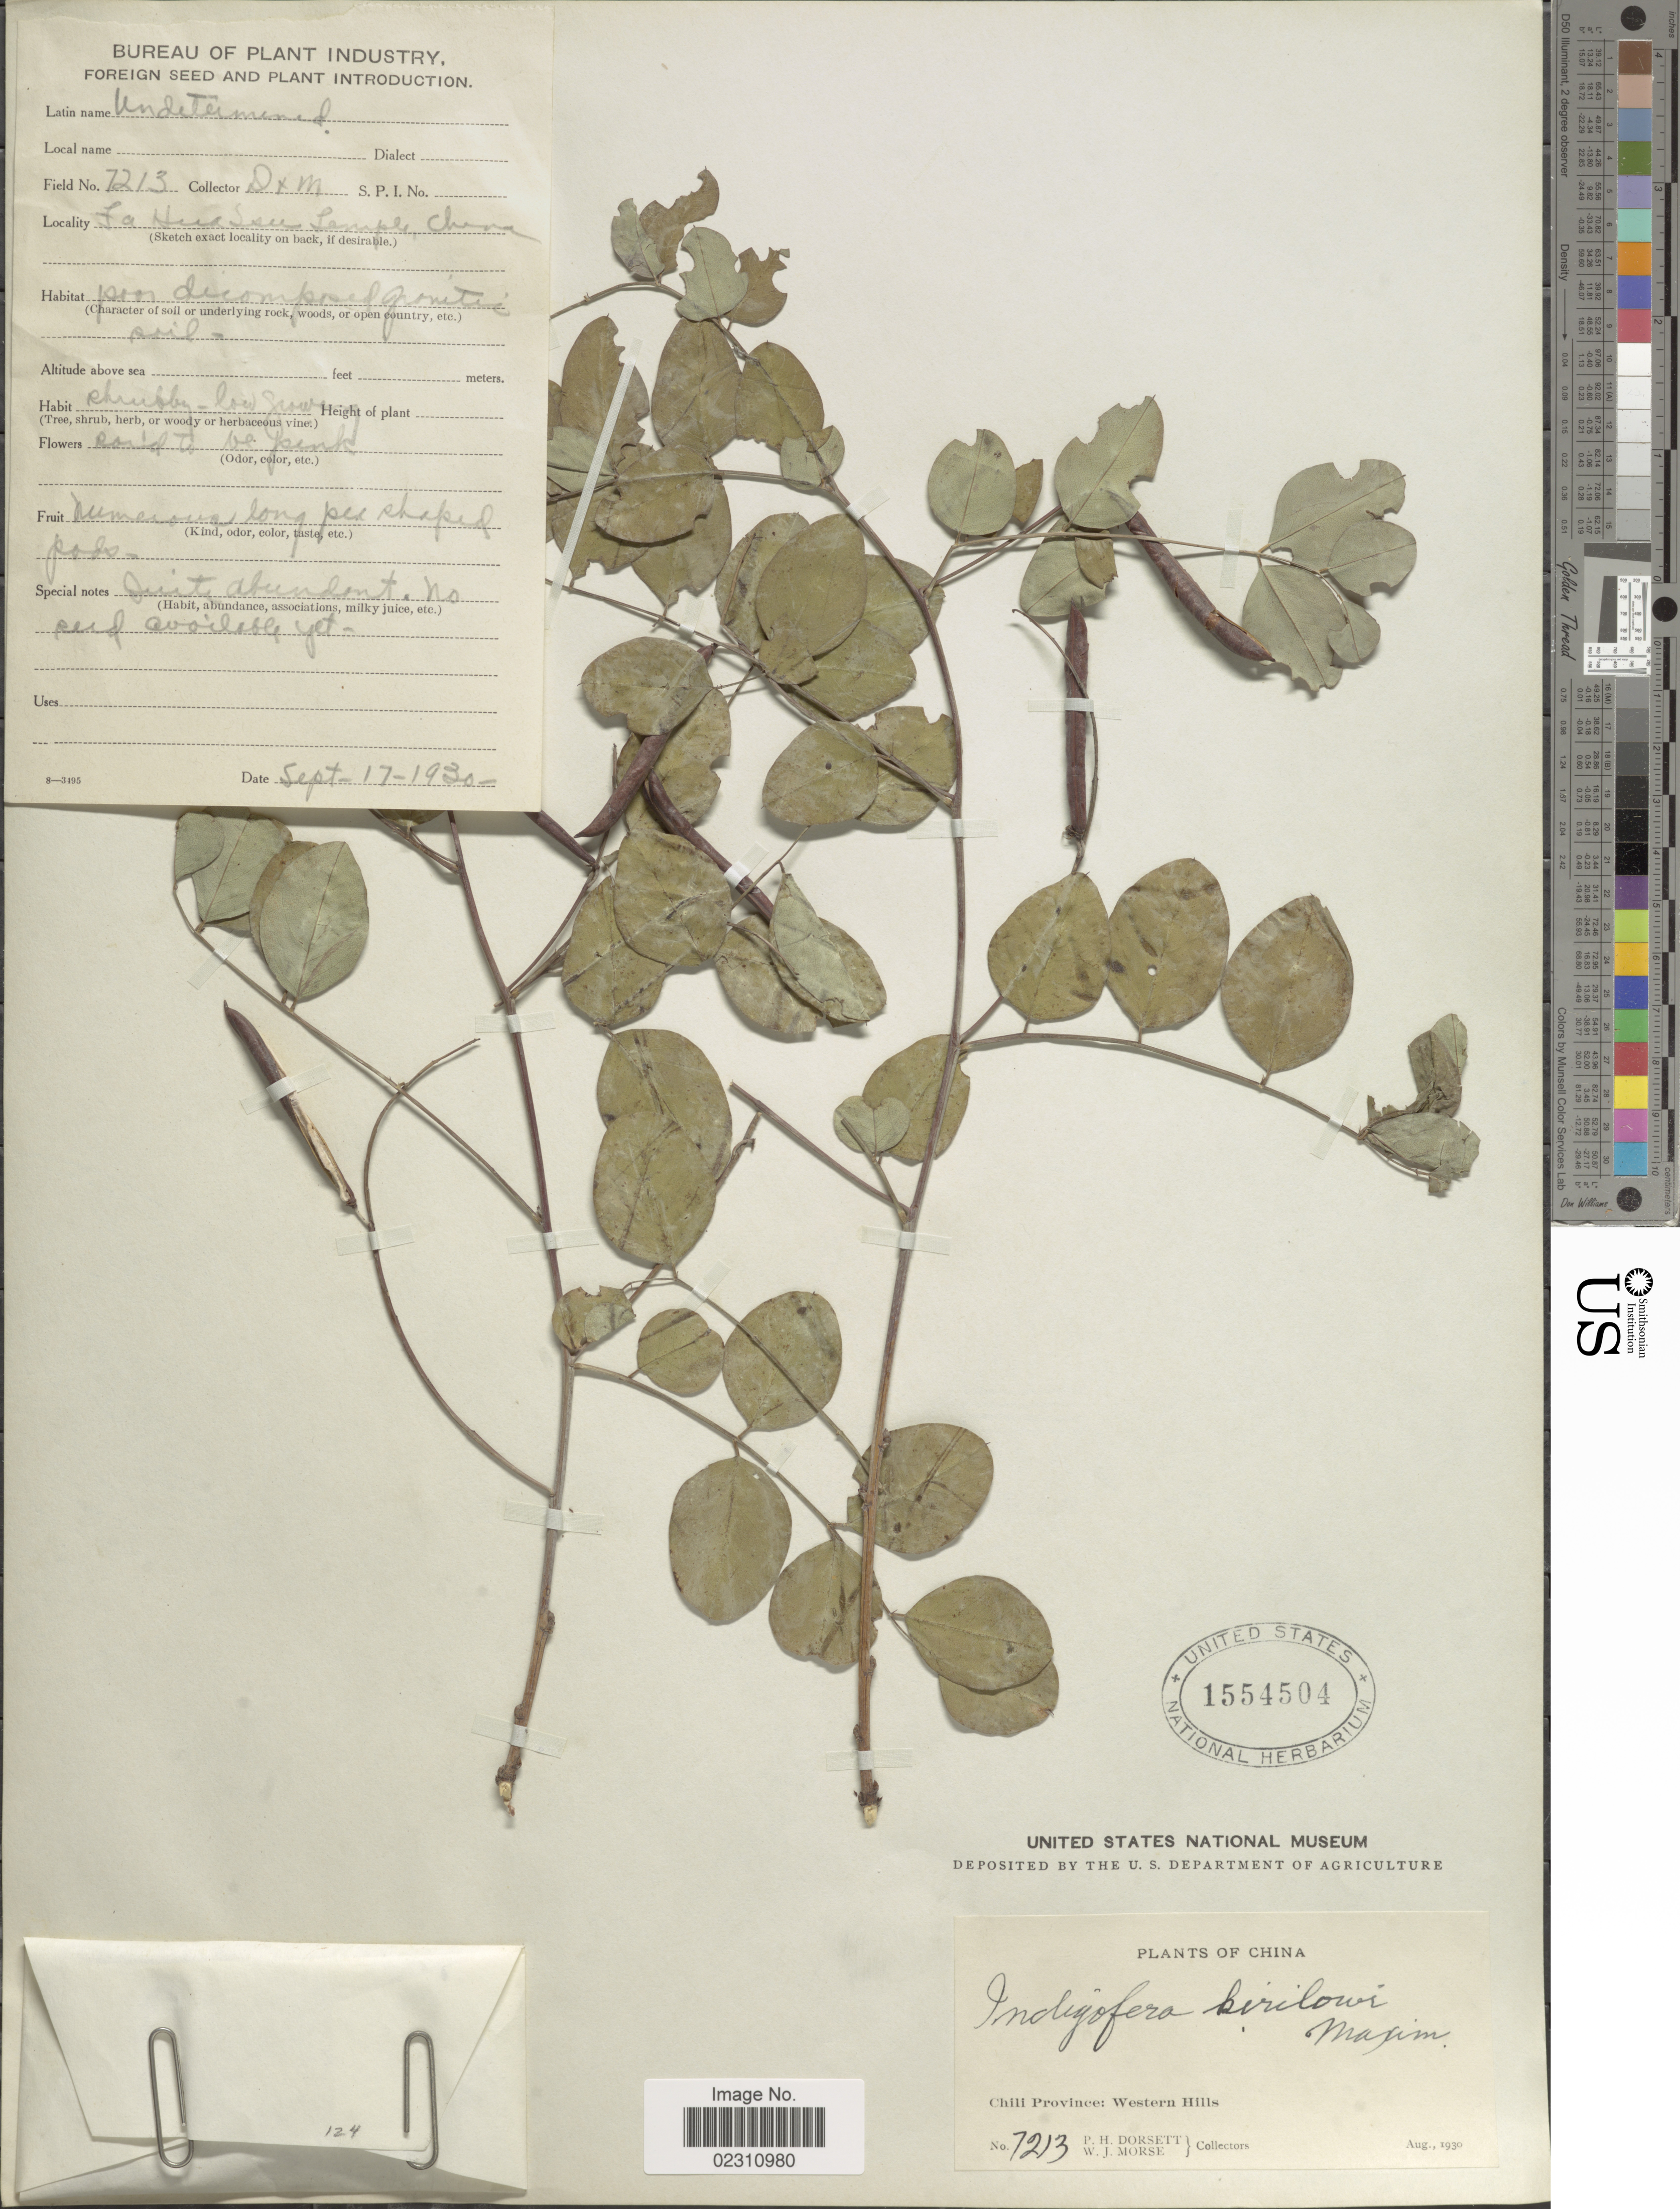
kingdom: Plantae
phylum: Tracheophyta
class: Magnoliopsida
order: Fabales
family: Fabaceae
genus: Indigofera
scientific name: Indigofera kirilowii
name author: Palib.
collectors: P. H. Dorsett & W. J. Morse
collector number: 7213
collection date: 1930-09-17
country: China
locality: Chili Province, Western Hills, Fa Hua Sau Lempe [interpreted]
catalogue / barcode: US 1554504